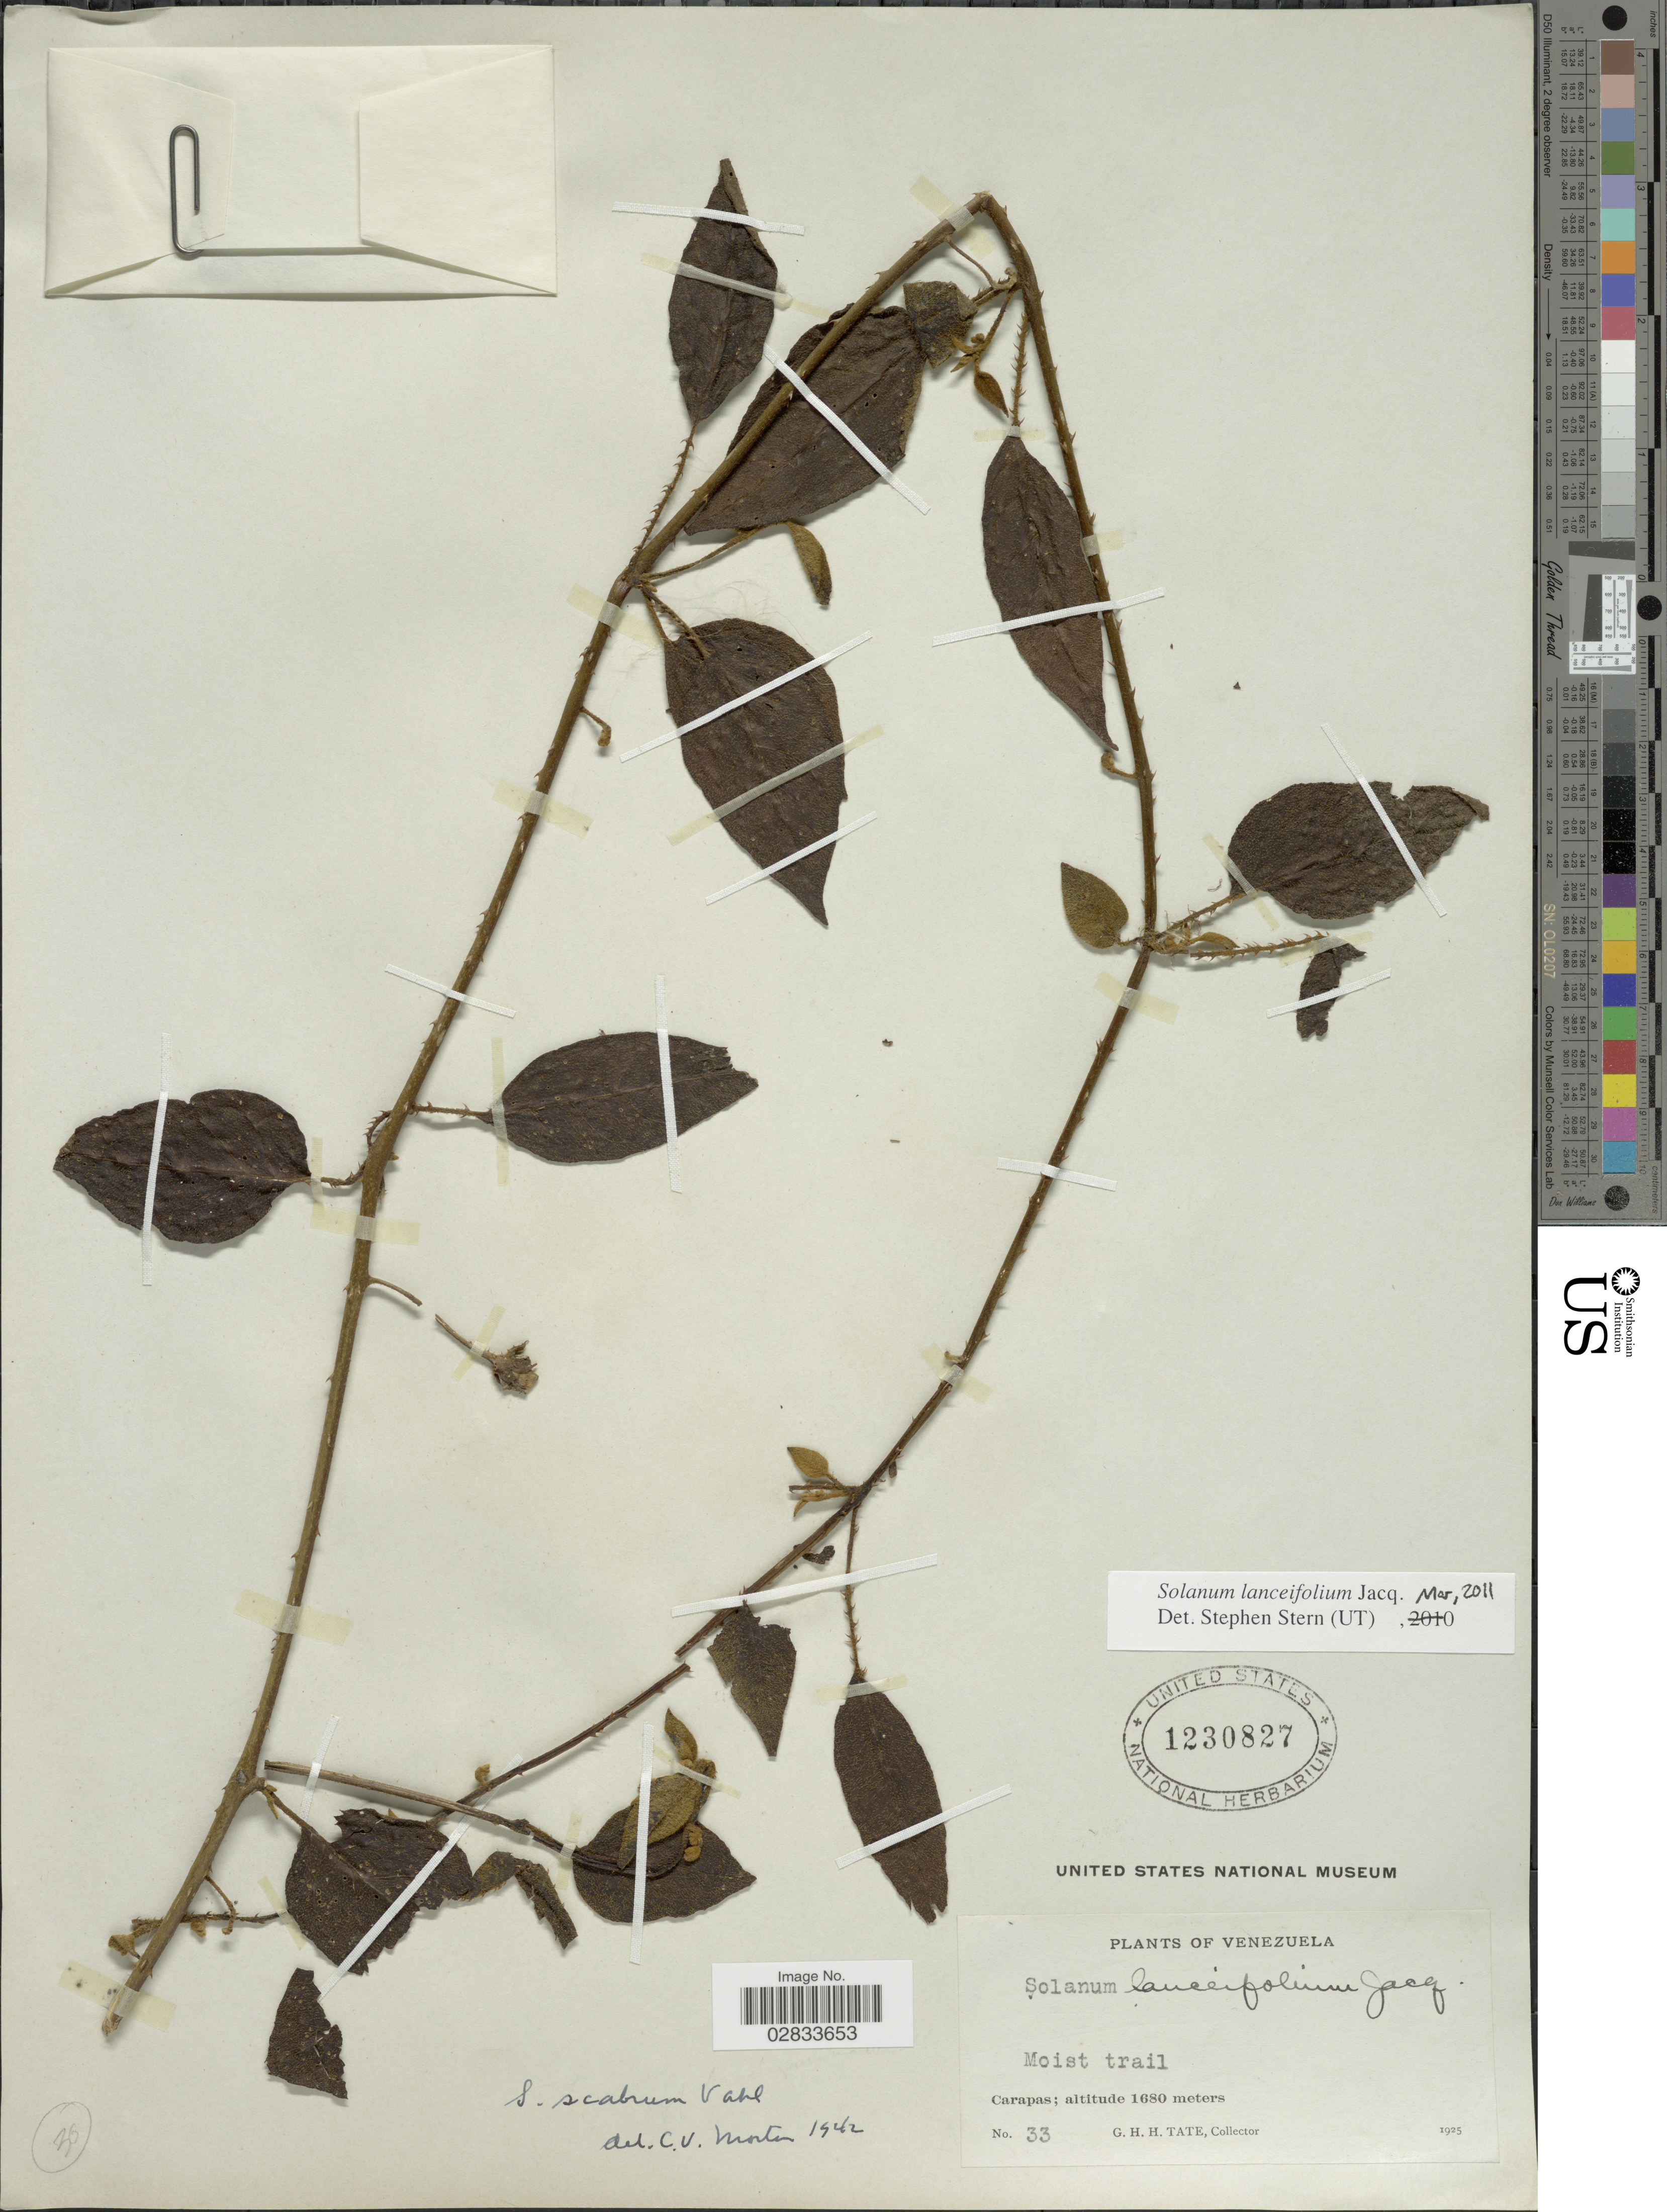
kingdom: Plantae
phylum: Tracheophyta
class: Magnoliopsida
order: Solanales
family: Solanaceae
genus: Solanum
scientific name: Solanum lanceifolium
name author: Jacq.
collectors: G. H. H.Tate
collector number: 33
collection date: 1925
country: Venezuela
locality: Carapas, Moist trail.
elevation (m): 1680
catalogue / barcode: US 1230827